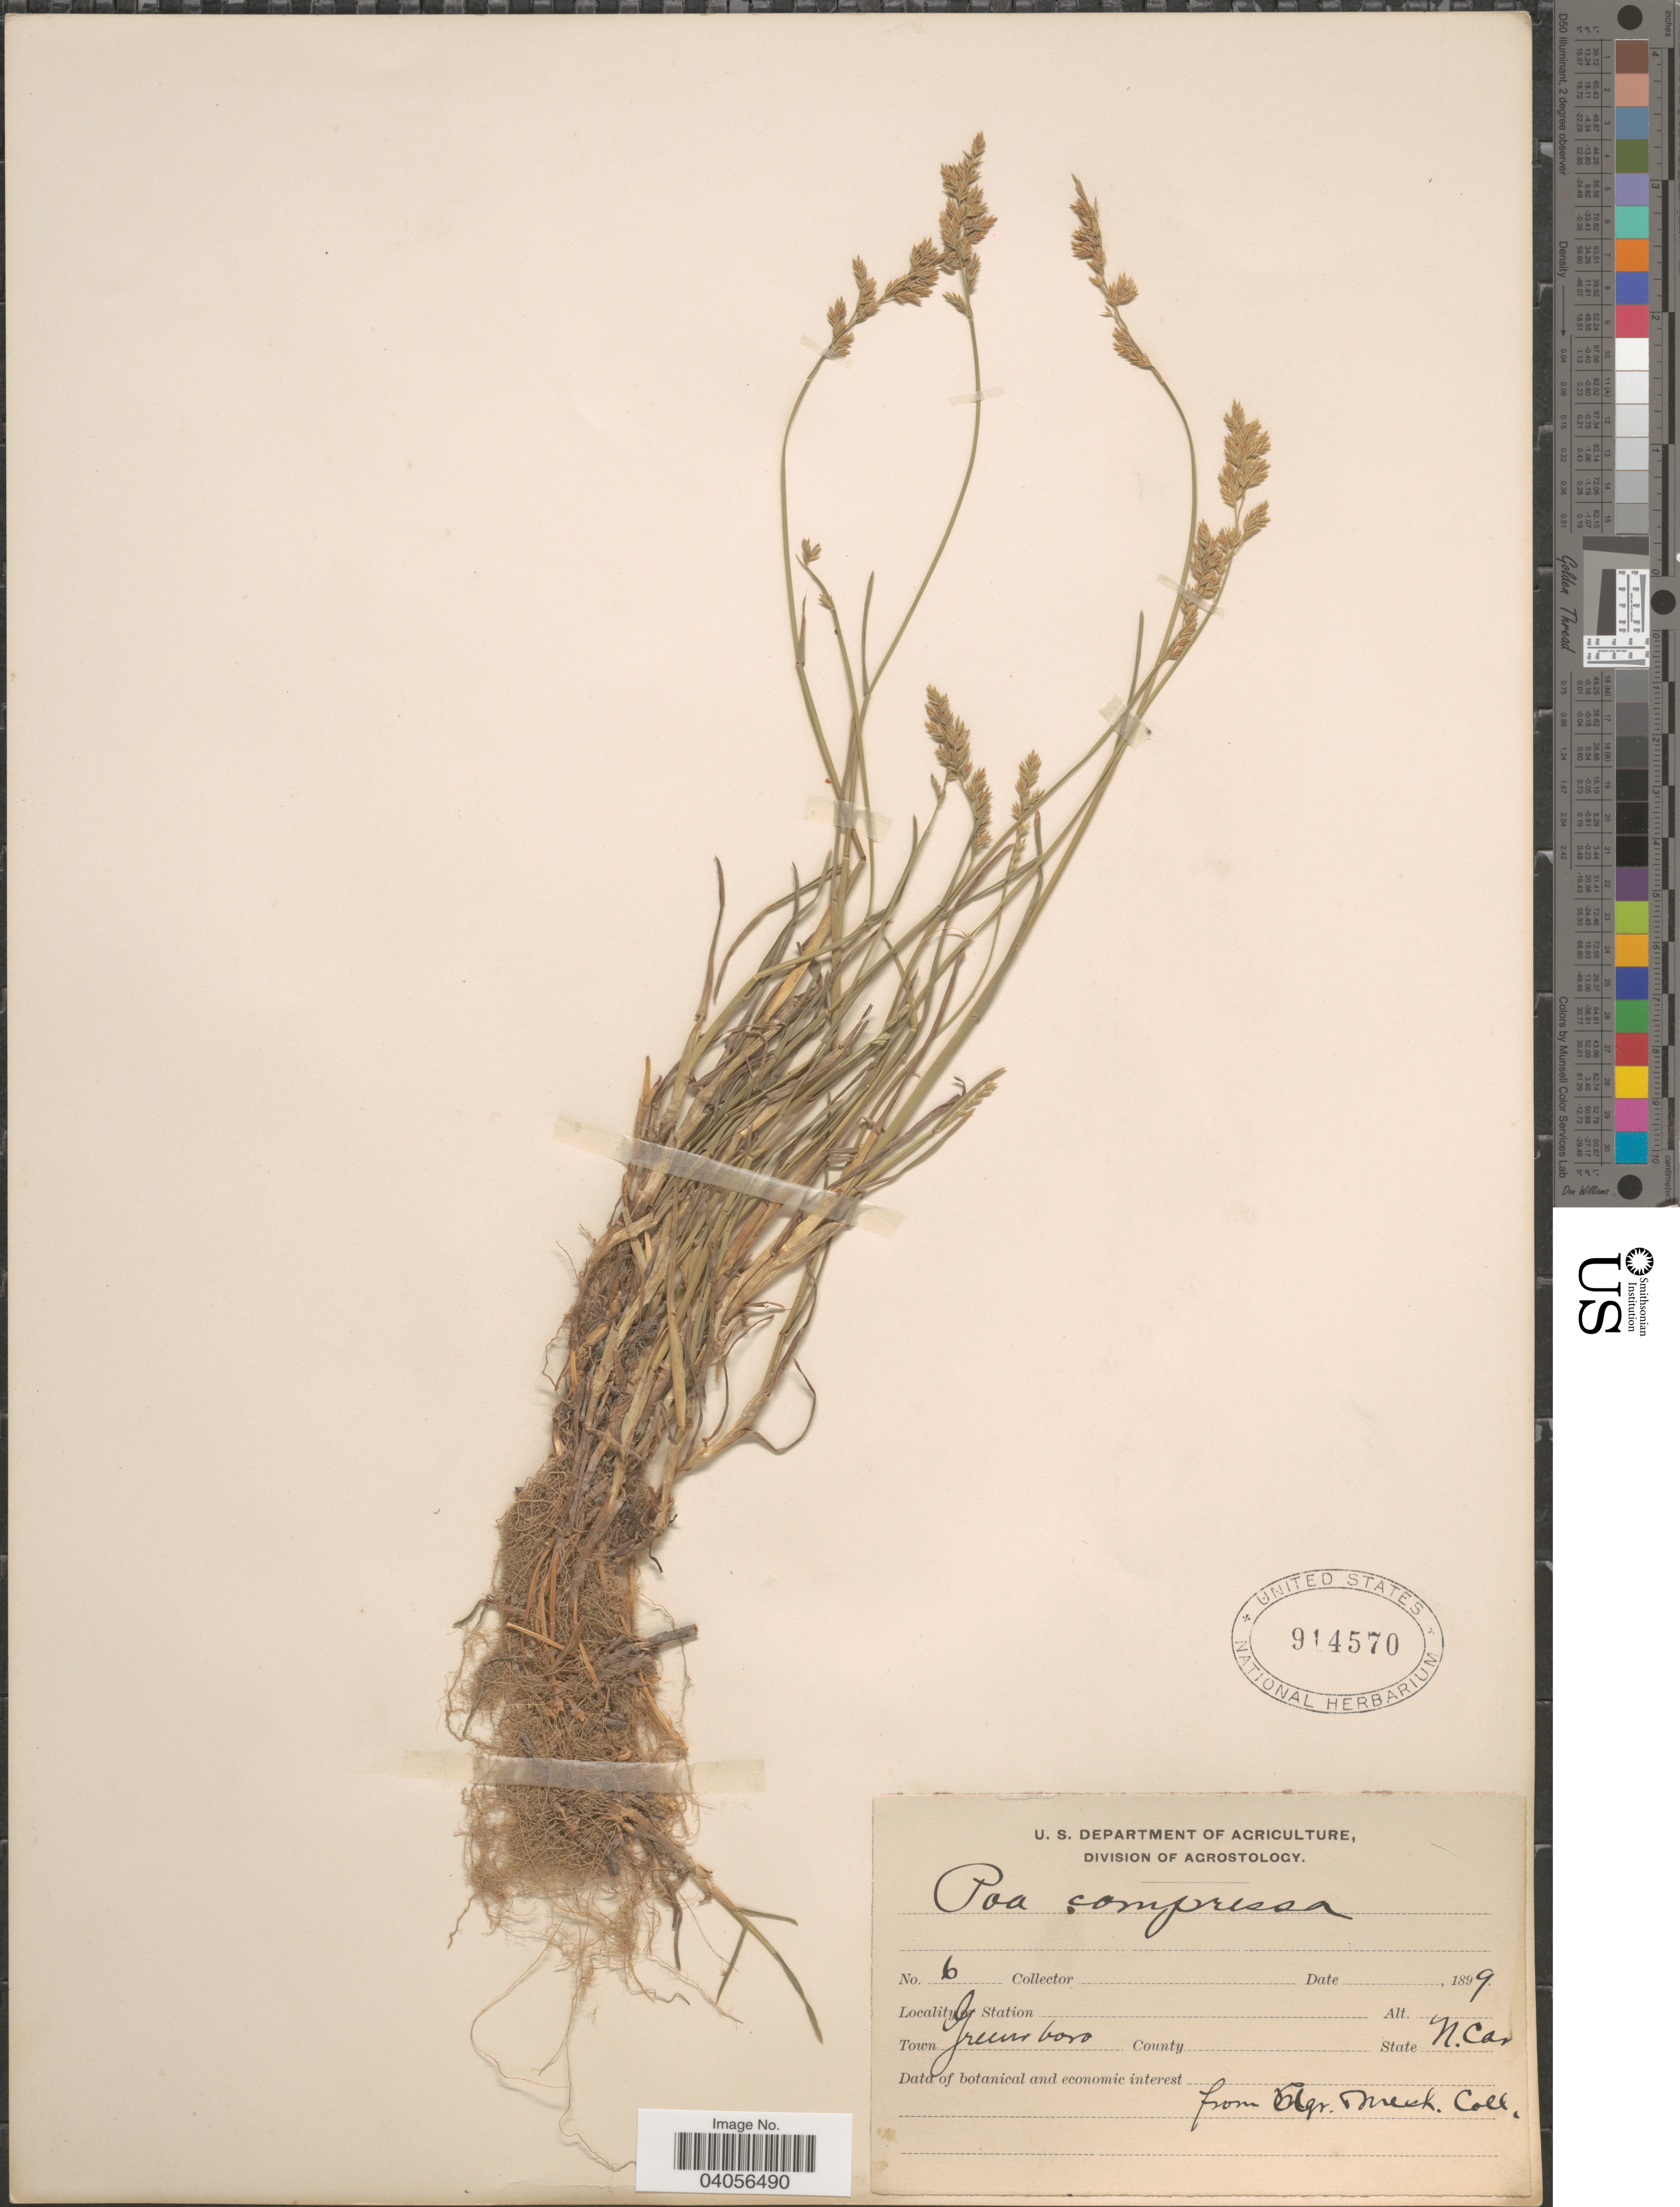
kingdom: Plantae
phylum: Tracheophyta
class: Liliopsida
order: Poales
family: Poaceae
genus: Poa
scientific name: Poa compressa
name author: L.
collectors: Agr. Meck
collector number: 6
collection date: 1899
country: United States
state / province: North Carolina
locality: Town Greensboro.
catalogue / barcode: US 914570